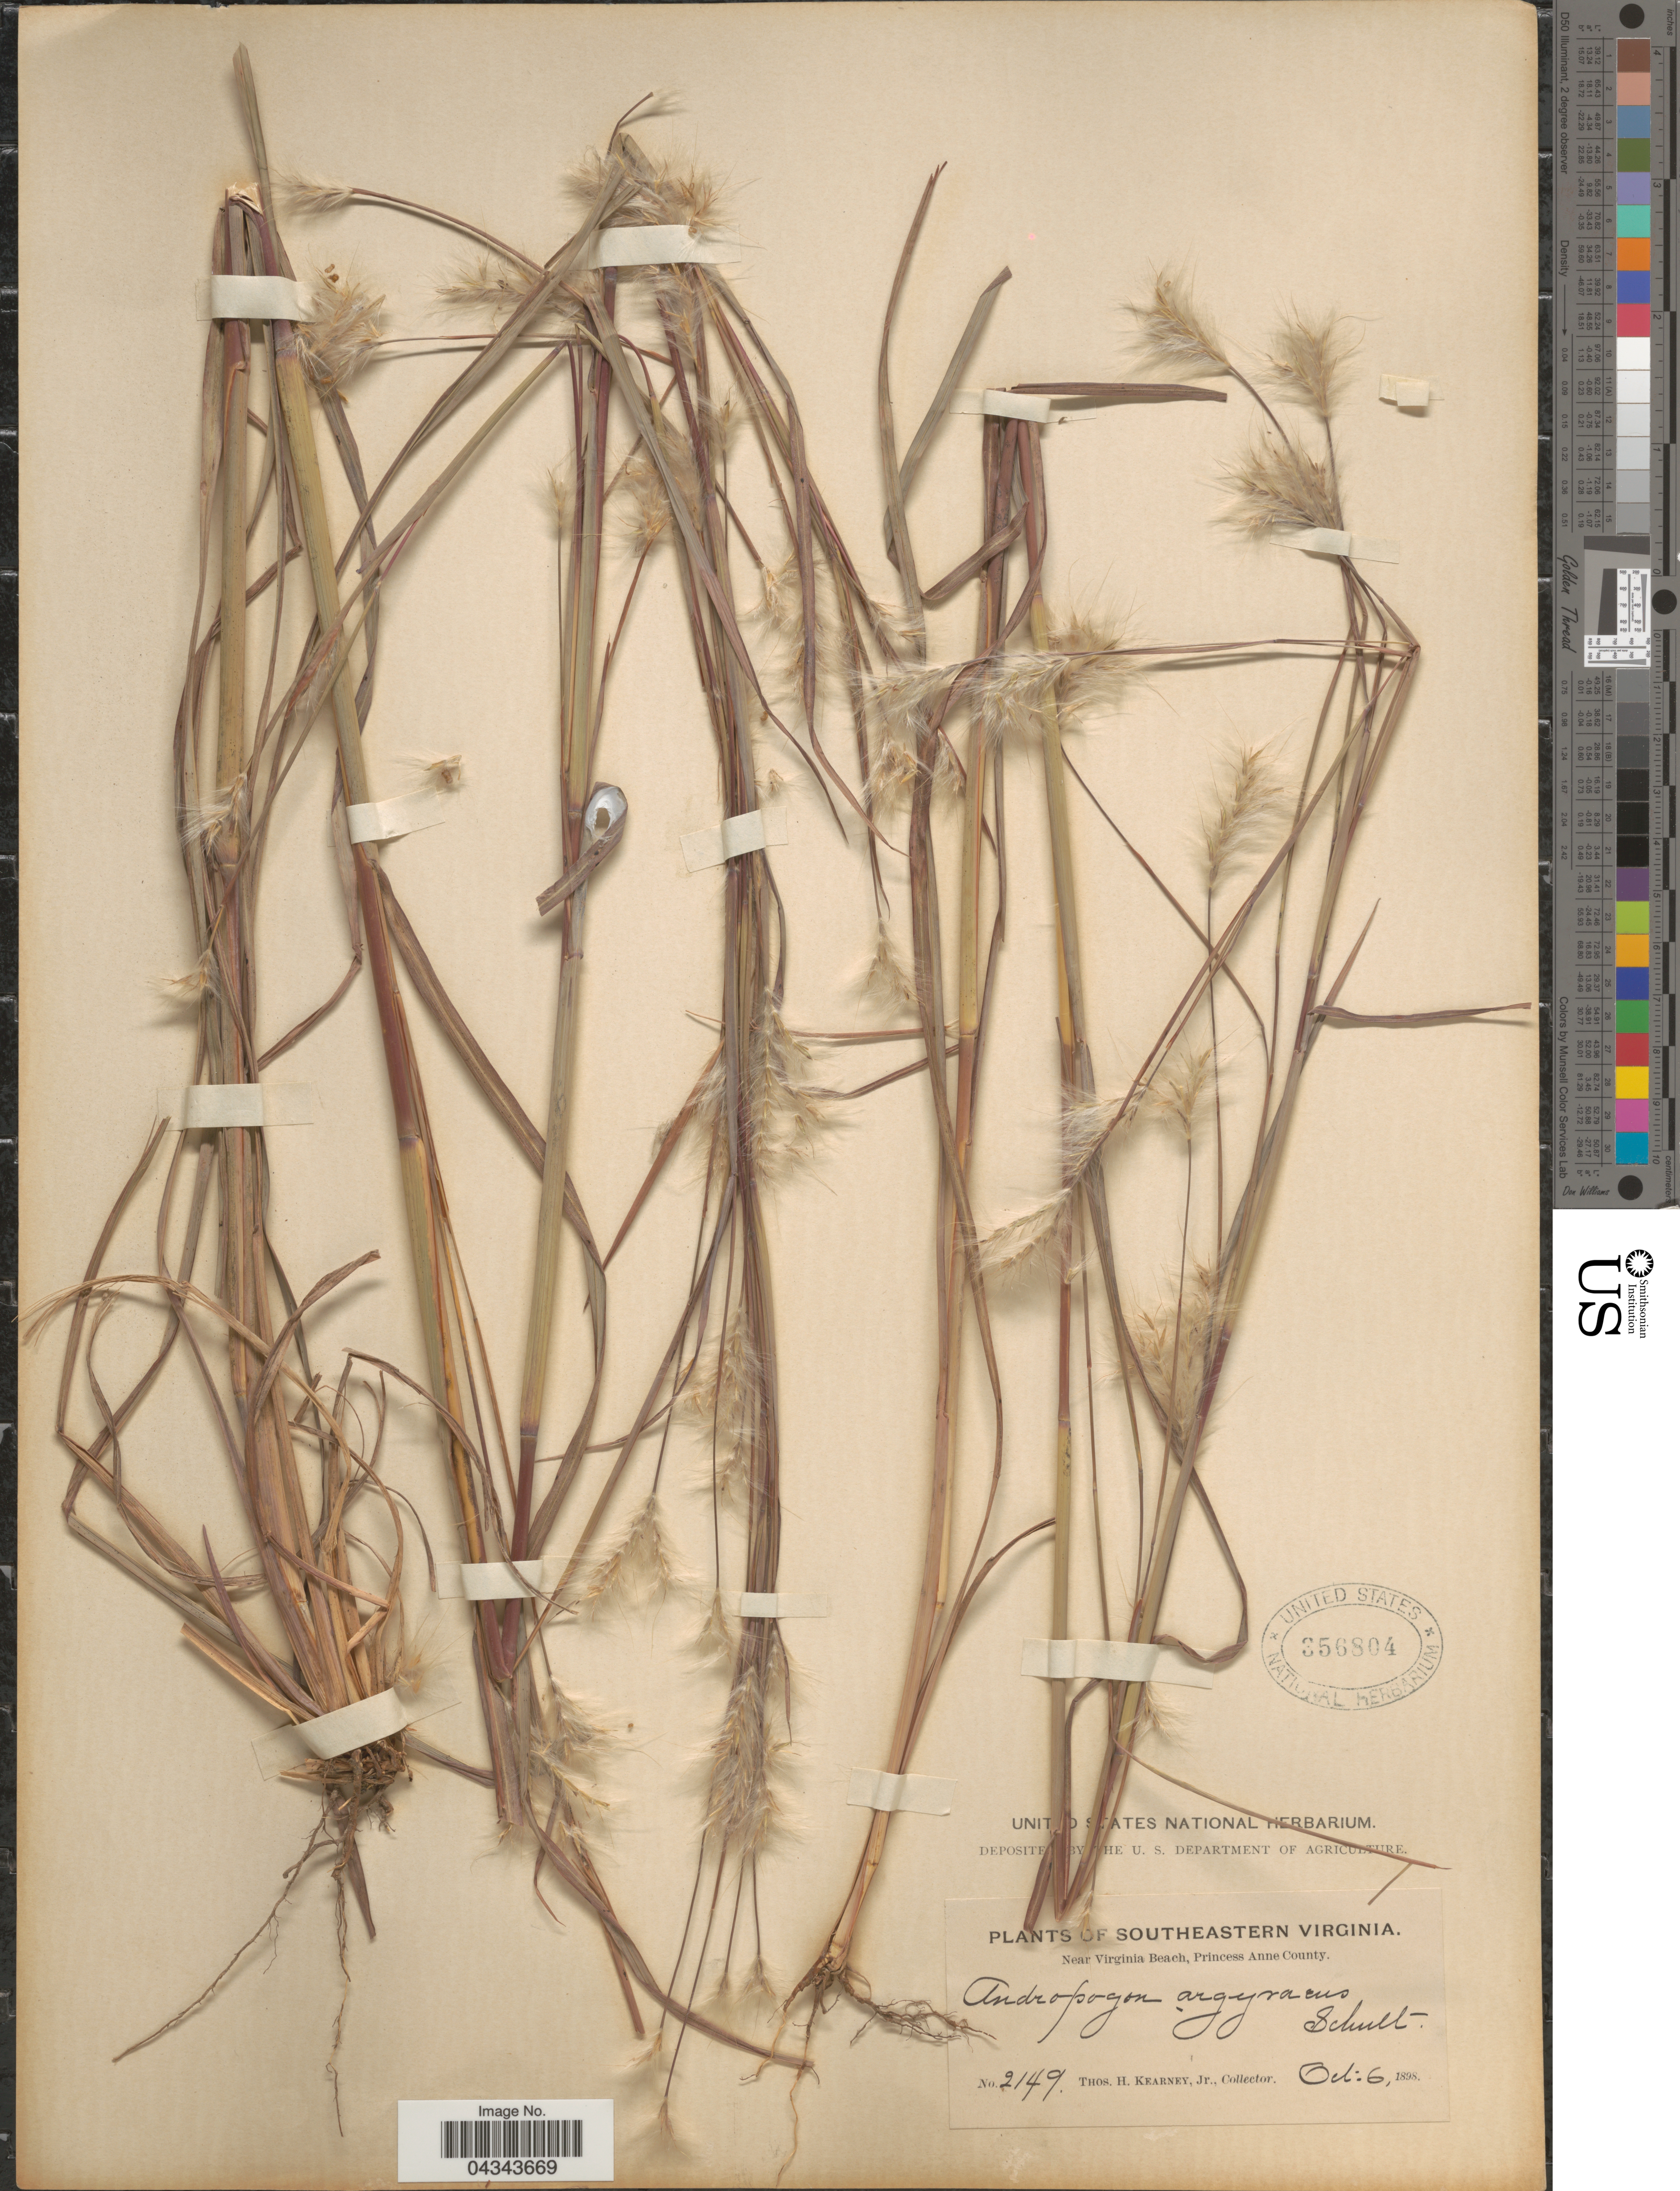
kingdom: Plantae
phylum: Tracheophyta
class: Liliopsida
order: Poales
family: Poaceae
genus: Andropogon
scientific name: Andropogon ternarius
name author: Michx.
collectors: T. H. Kearney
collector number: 2149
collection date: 1898-10-06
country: United States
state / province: Virginia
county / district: City of Virginia Beach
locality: Southeastern Virginia. Near Virginia Beach, Princess Anne (=historic county name) County.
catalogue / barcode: US 356804